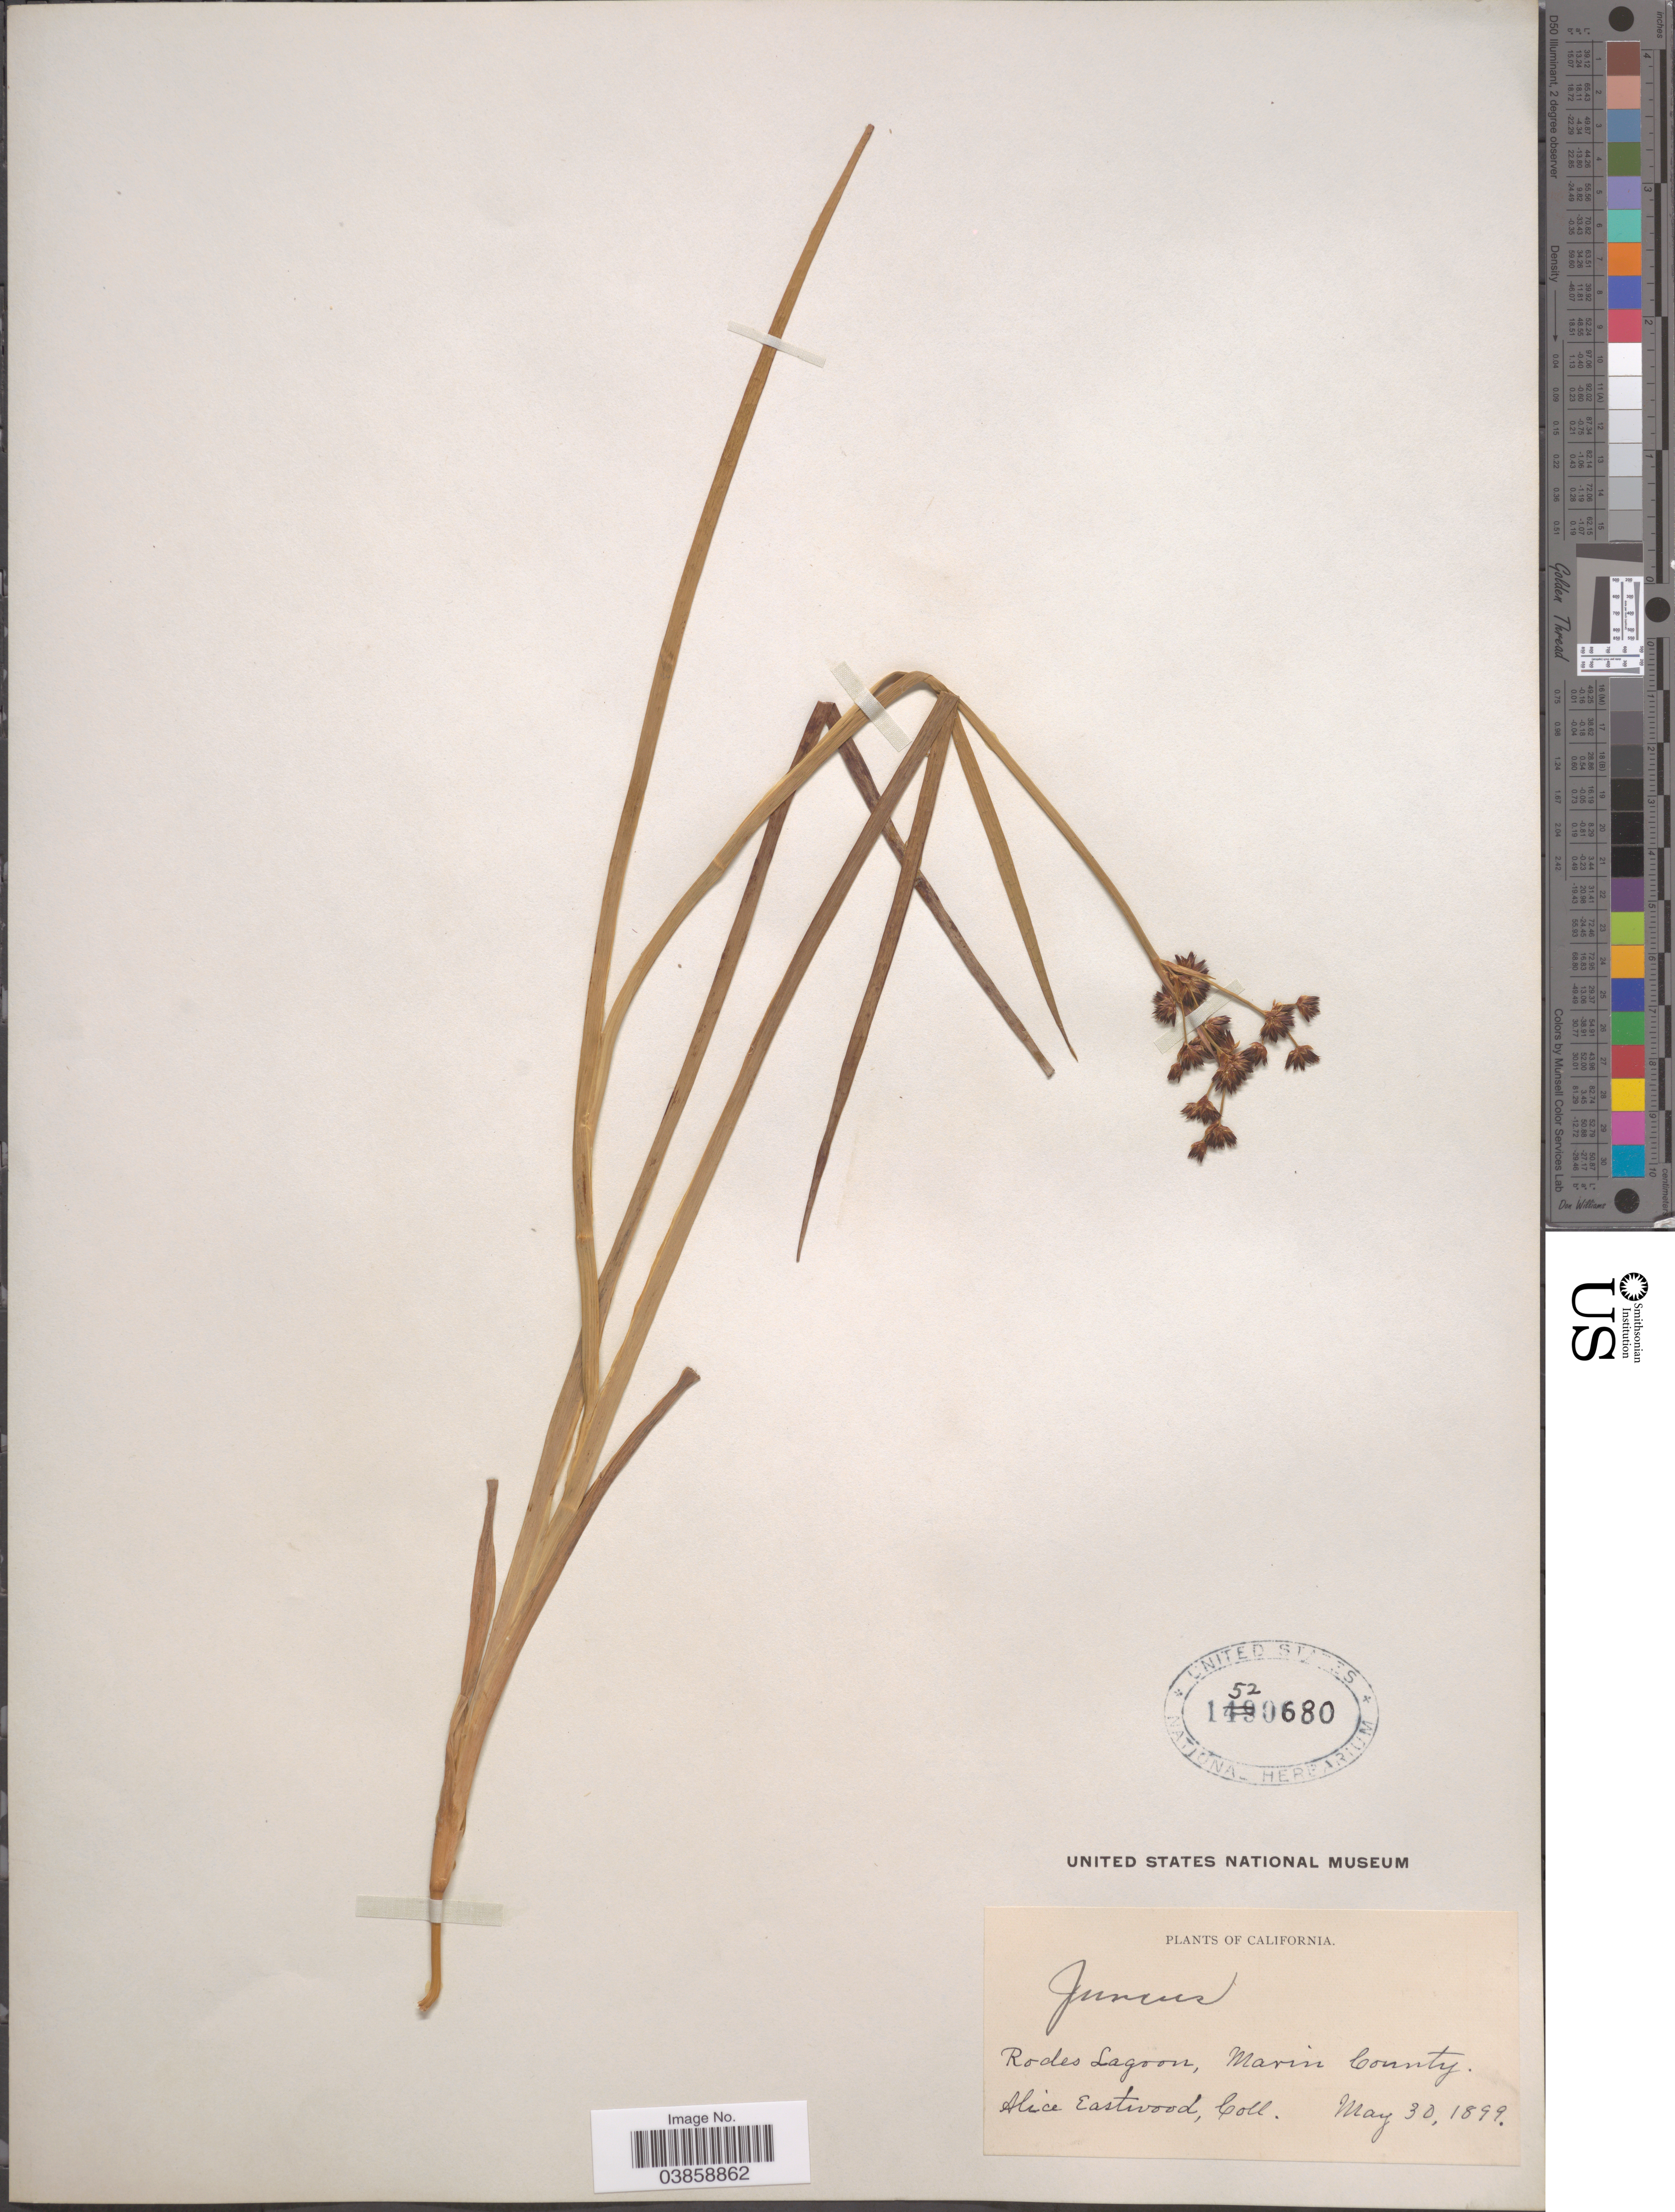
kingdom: Plantae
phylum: Tracheophyta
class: Liliopsida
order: Poales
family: Juncaceae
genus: Juncus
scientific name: Juncus sp.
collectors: A. Eastwood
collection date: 1899-05-30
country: United States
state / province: California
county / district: Marin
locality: Rodes Lagoon, Marin County.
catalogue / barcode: US 1520680